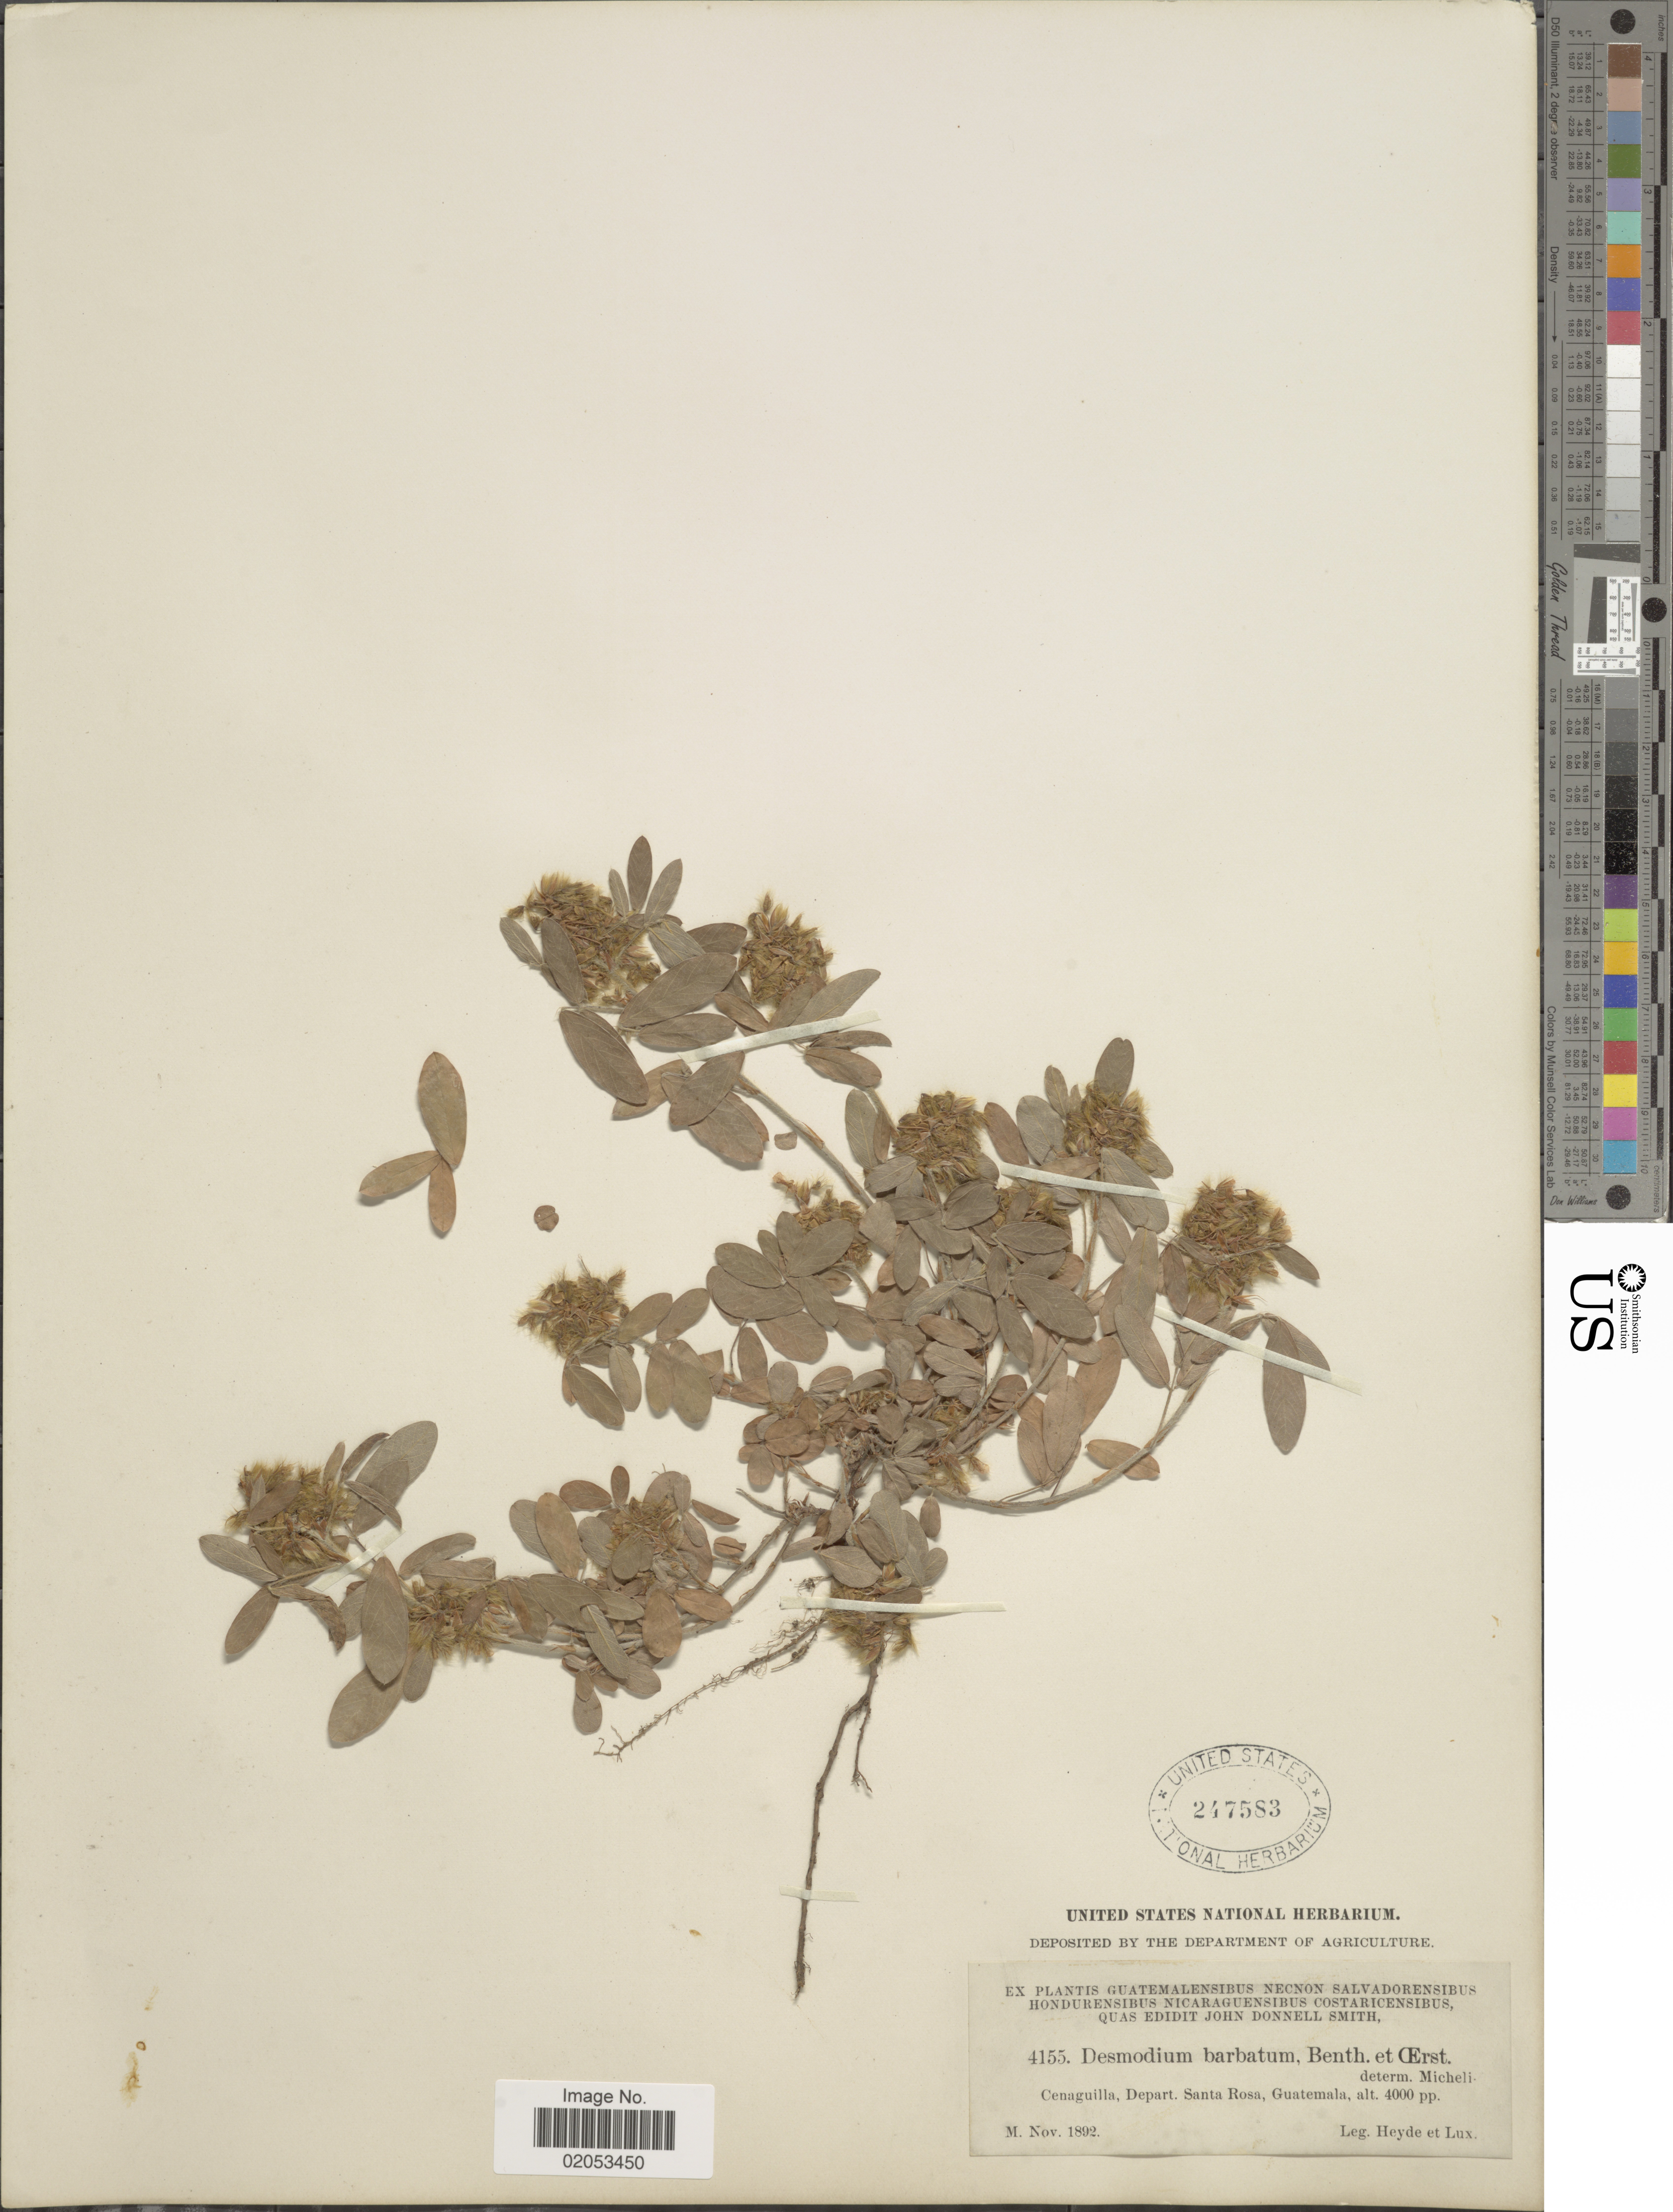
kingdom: Plantae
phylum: Tracheophyta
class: Magnoliopsida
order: Fabales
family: Fabaceae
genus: Grona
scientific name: Grona barbata var. barbata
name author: (L.) H. Ohashi & K. Ohashi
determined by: Strong, Mark T., (BOT), Smithsonian Institution - National Museum of Natural History (UNITED STATES)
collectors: Heyde & Lux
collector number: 4155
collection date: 1892-11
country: Guatemala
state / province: Santa Rosa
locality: Cenaguilla, Depart Santa Rosa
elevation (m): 1219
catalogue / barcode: US 247583